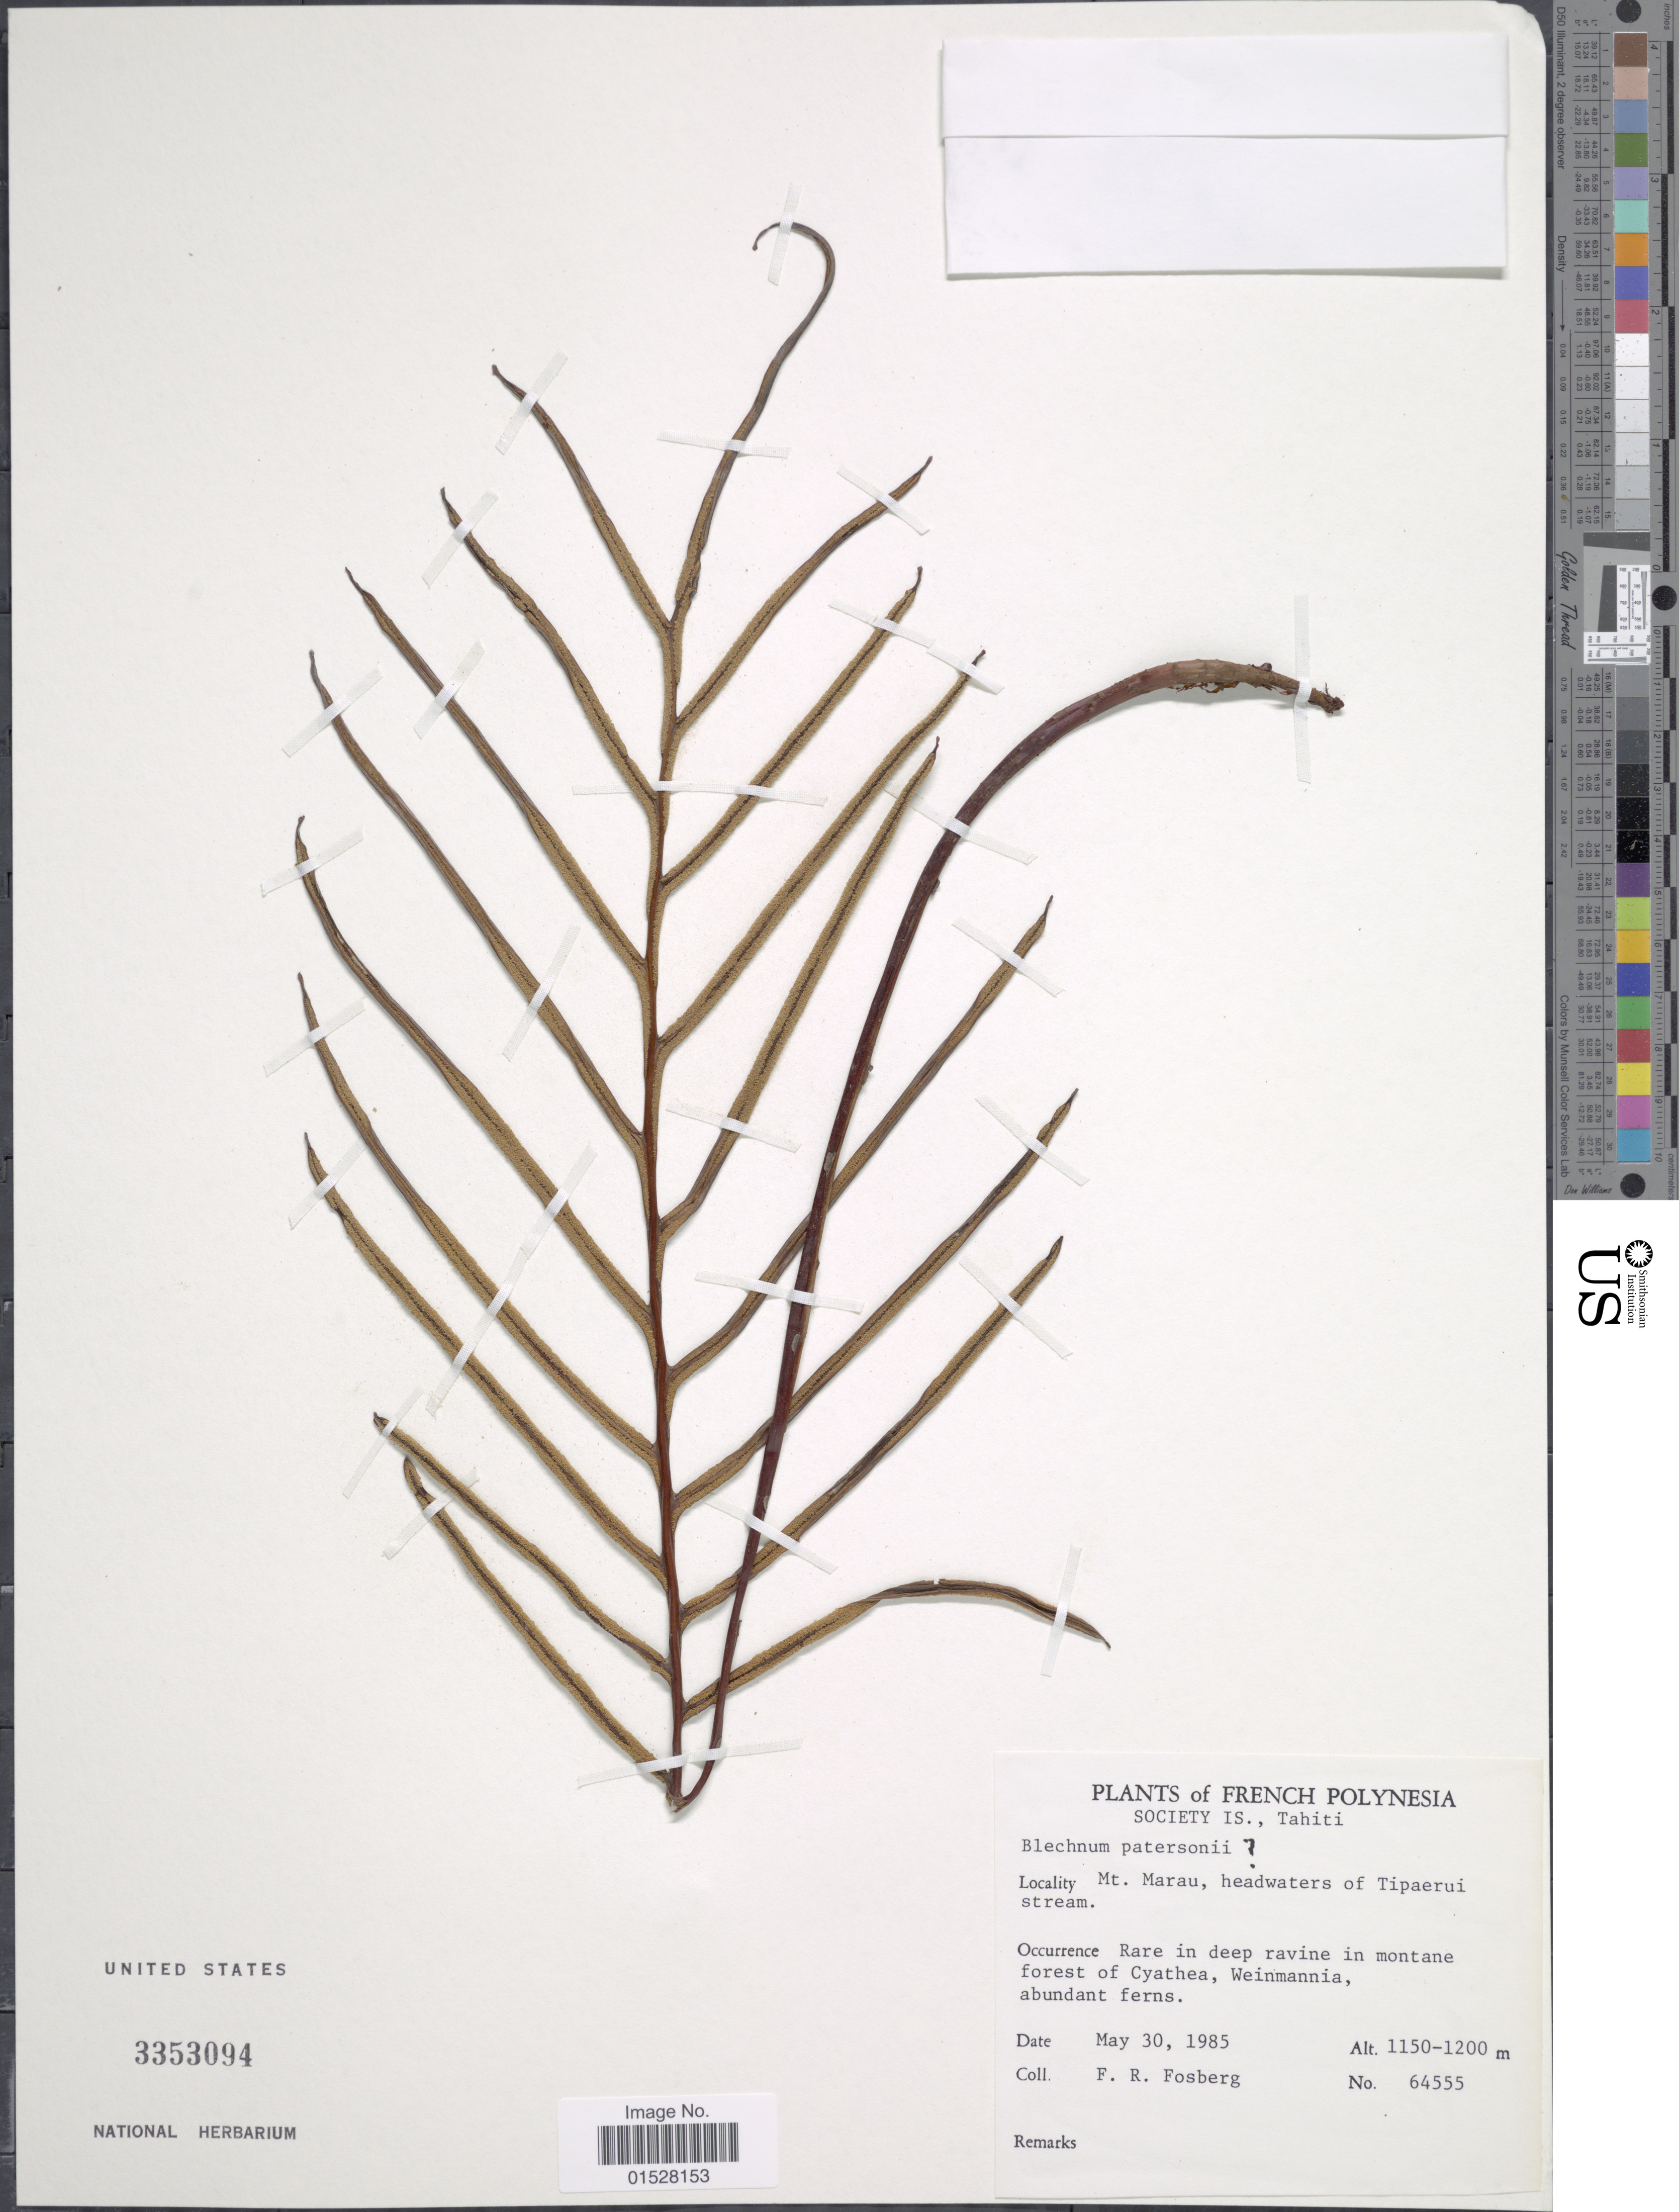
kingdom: Plantae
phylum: Tracheophyta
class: Polypodiopsida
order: Polypodiales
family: Blechnaceae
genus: Blechnum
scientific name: Blechnum melanocaulon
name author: (Brack.) T.C. Chambers & P. A. Farrant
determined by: Florence, J.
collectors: F. R. Fosberg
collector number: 64555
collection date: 1985-05-30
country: French Polynesia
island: Tahiti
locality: Society Is., Tahiti, Mt. Marau, headwaters of Tipaerui stream.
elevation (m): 1150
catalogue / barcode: US 3353094